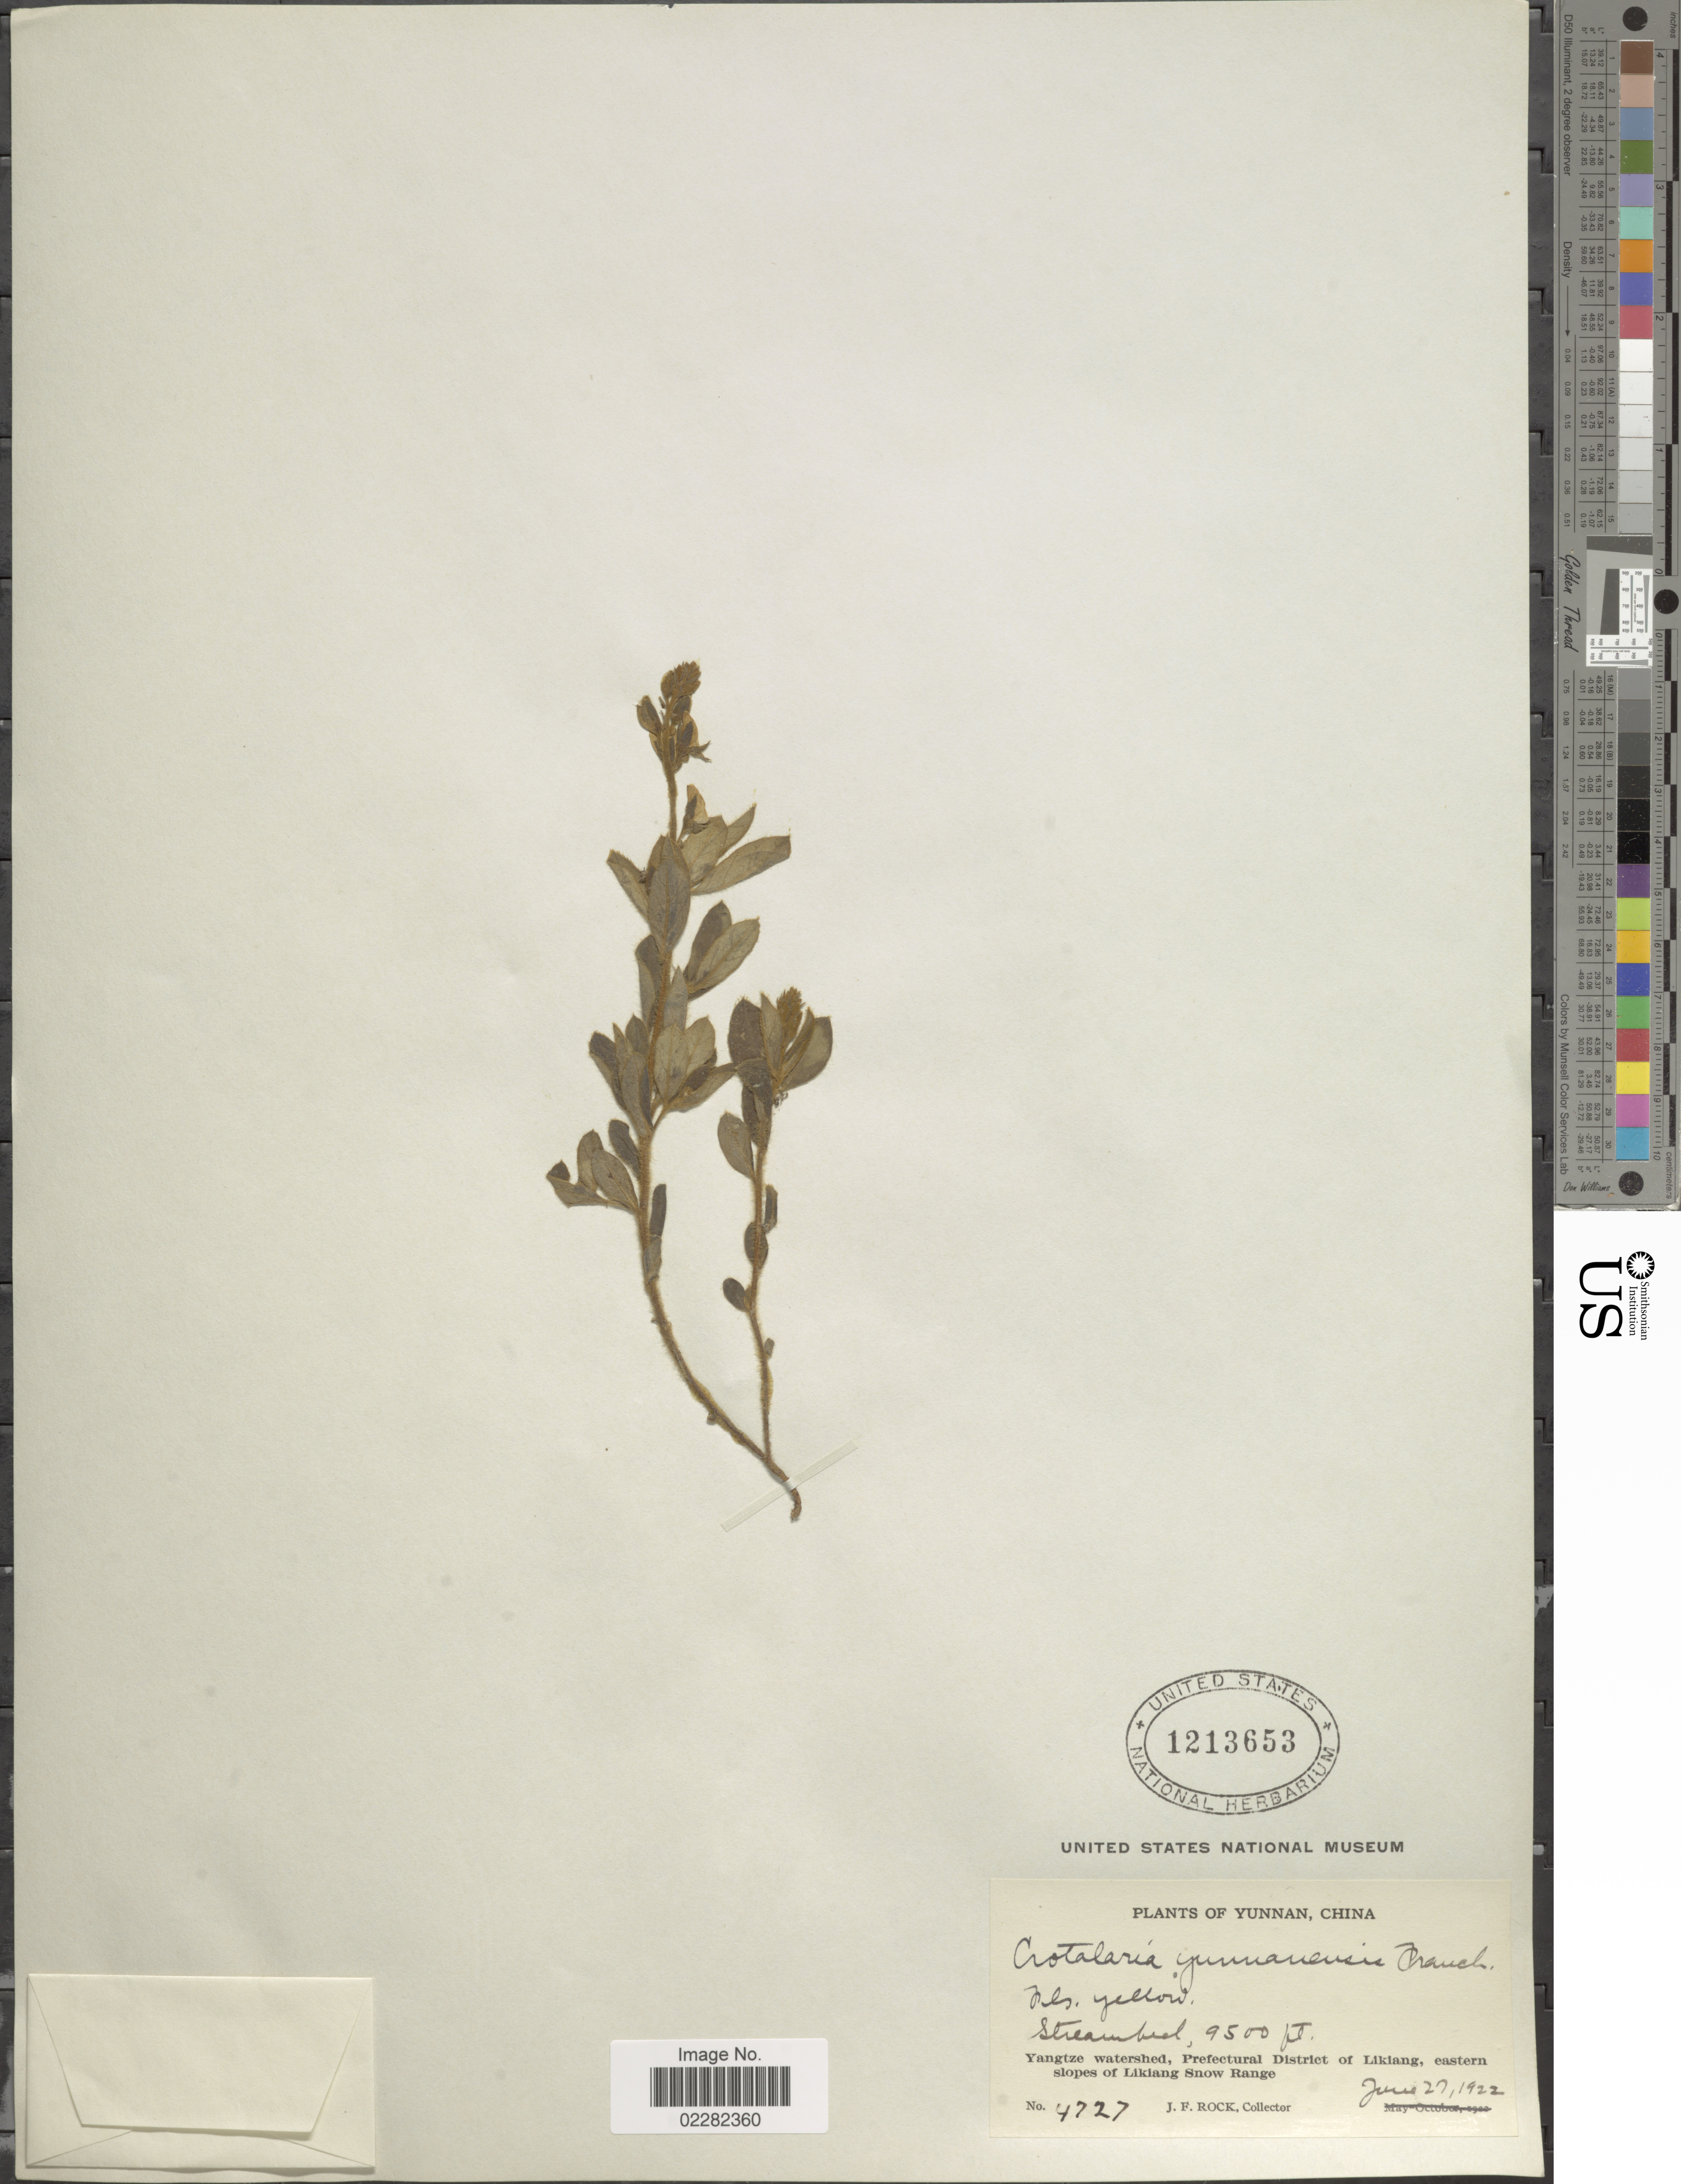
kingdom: Plantae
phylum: Tracheophyta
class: Magnoliopsida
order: Fabales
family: Fabaceae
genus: Crotalaria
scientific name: Crotalaria yunnanensis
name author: Franch.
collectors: J. Rock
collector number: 4727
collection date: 1922-06-27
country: China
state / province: Yunnan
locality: Yangtze watershed, Prefecural District of Likian, eastern slopes of Likiang Snow Range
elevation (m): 2896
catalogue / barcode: US 1213653